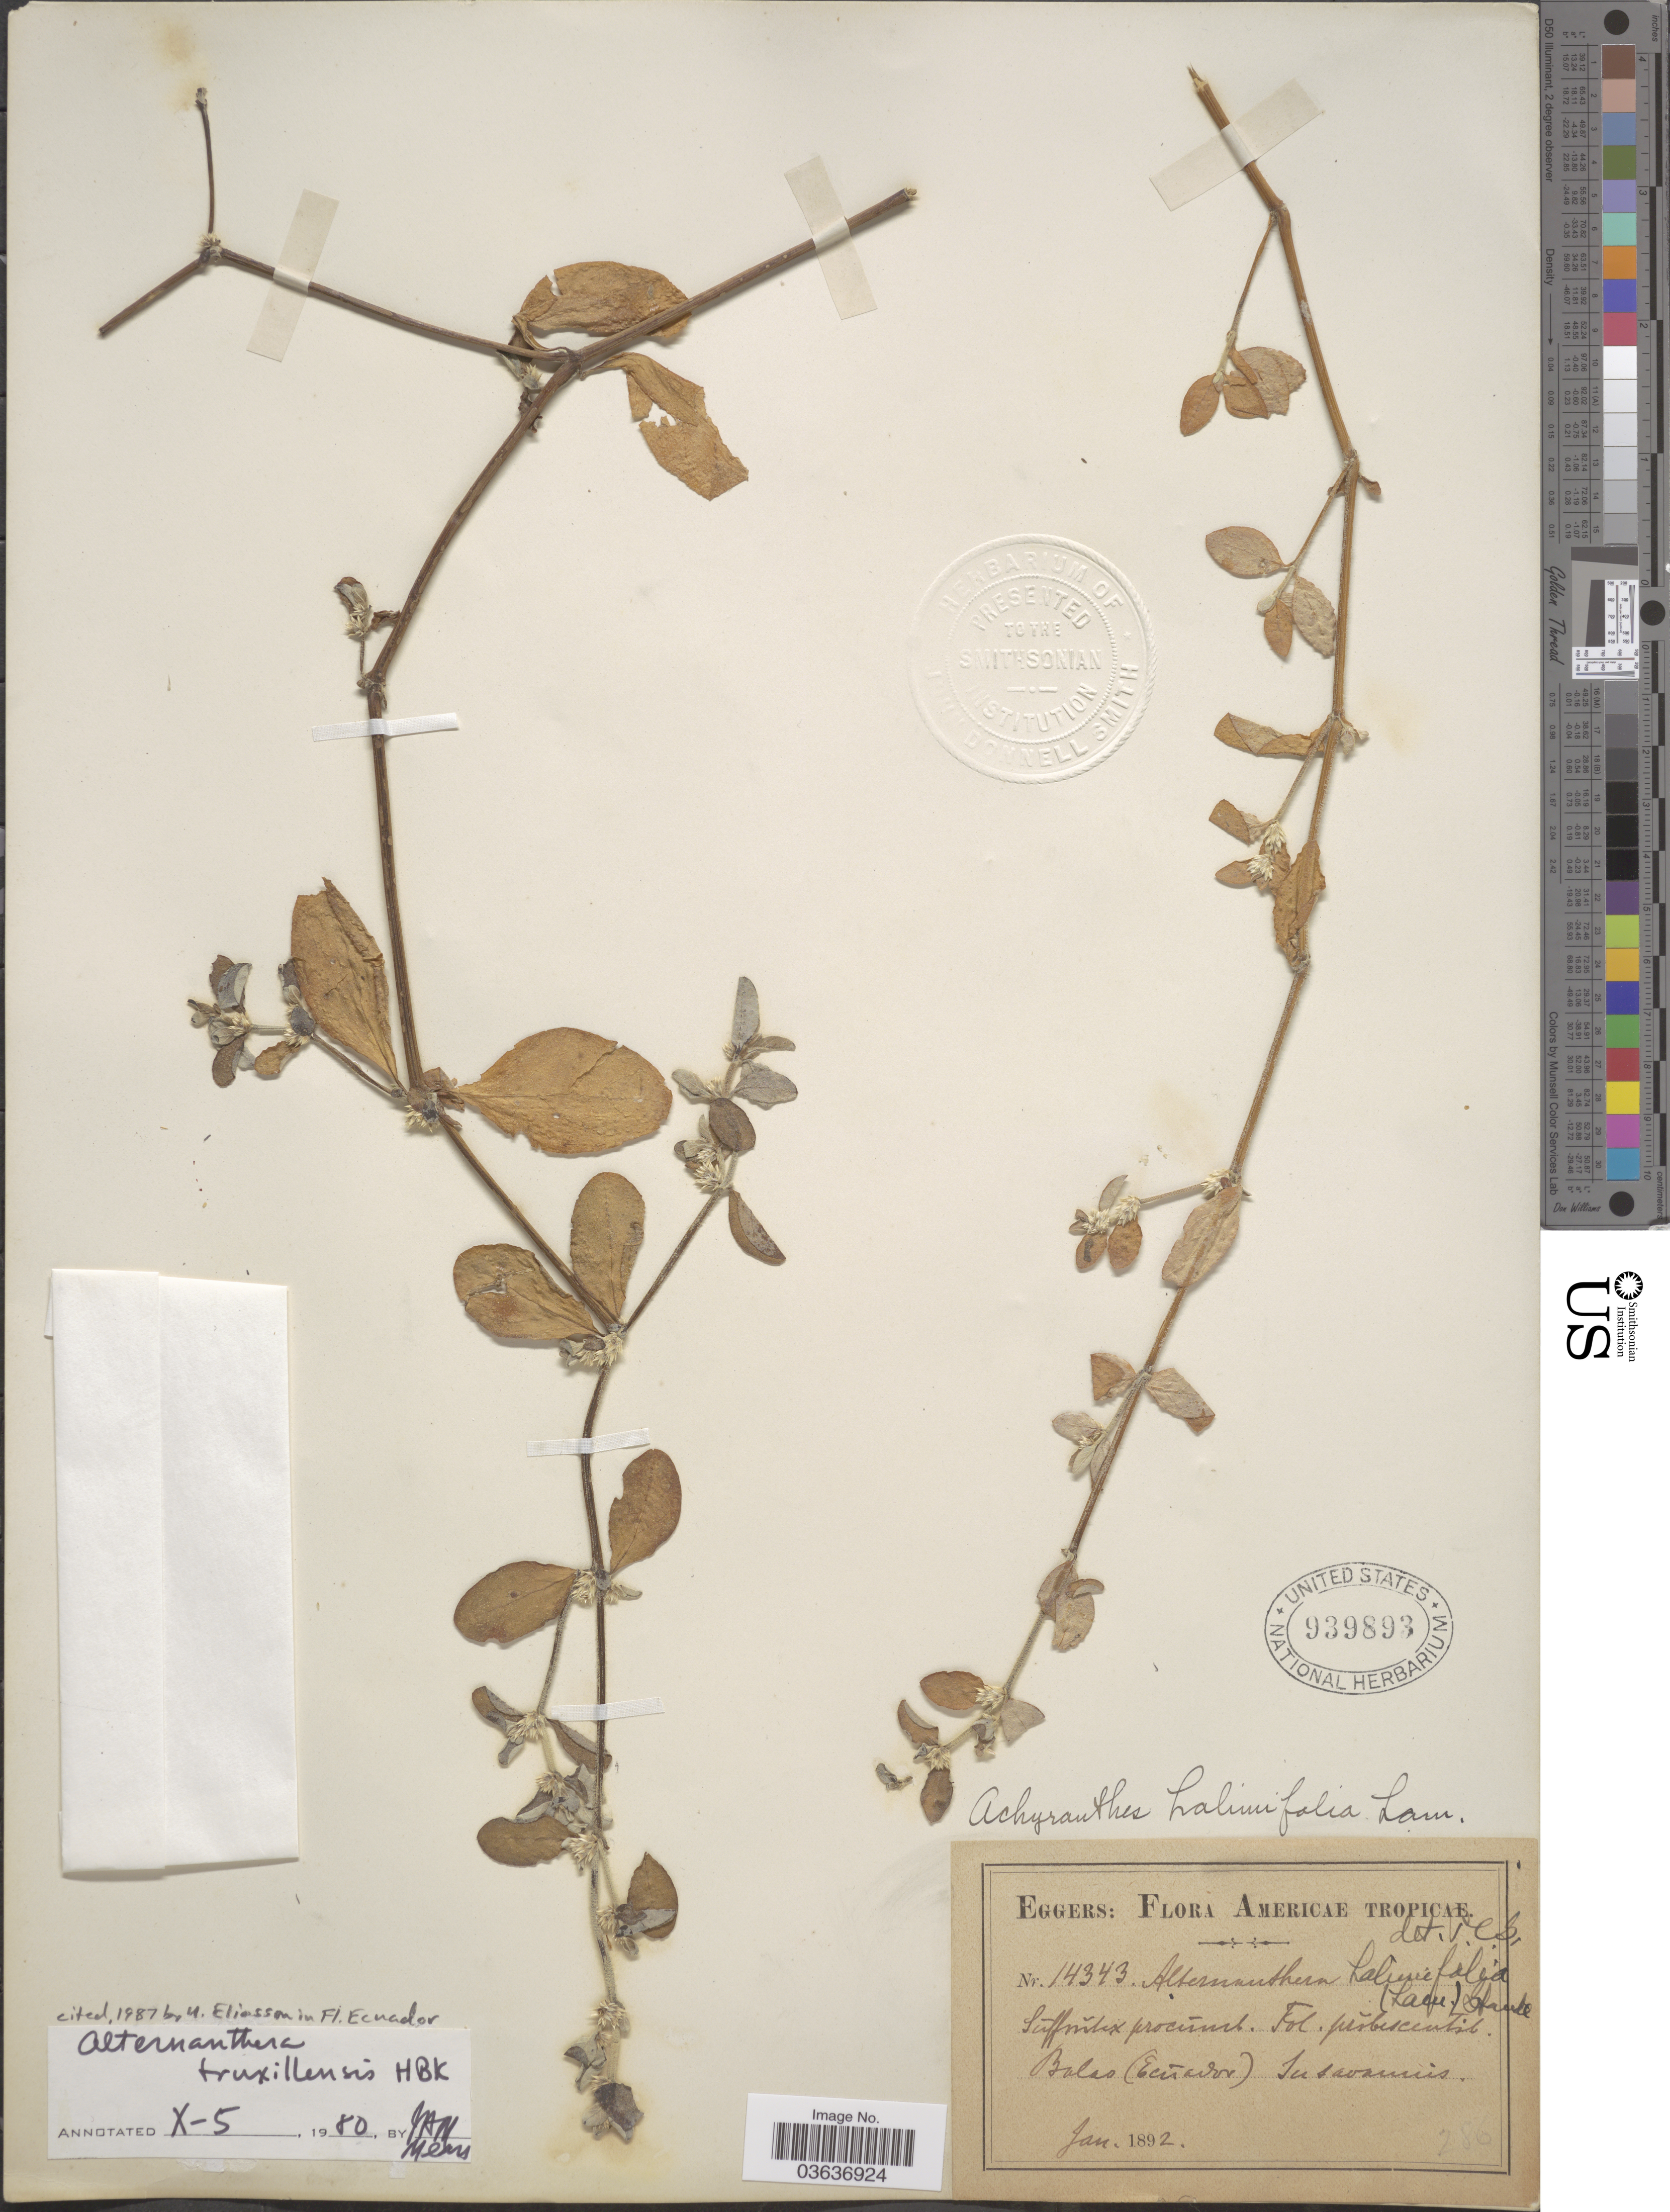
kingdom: Plantae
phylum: Tracheophyta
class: Magnoliopsida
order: Caryophyllales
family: Amaranthaceae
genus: Alternanthera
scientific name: Alternanthera truxillensis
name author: Kunth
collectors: -. Eggers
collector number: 14343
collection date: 1892-01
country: Ecuador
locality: Balao. In savannis.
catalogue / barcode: US 939893